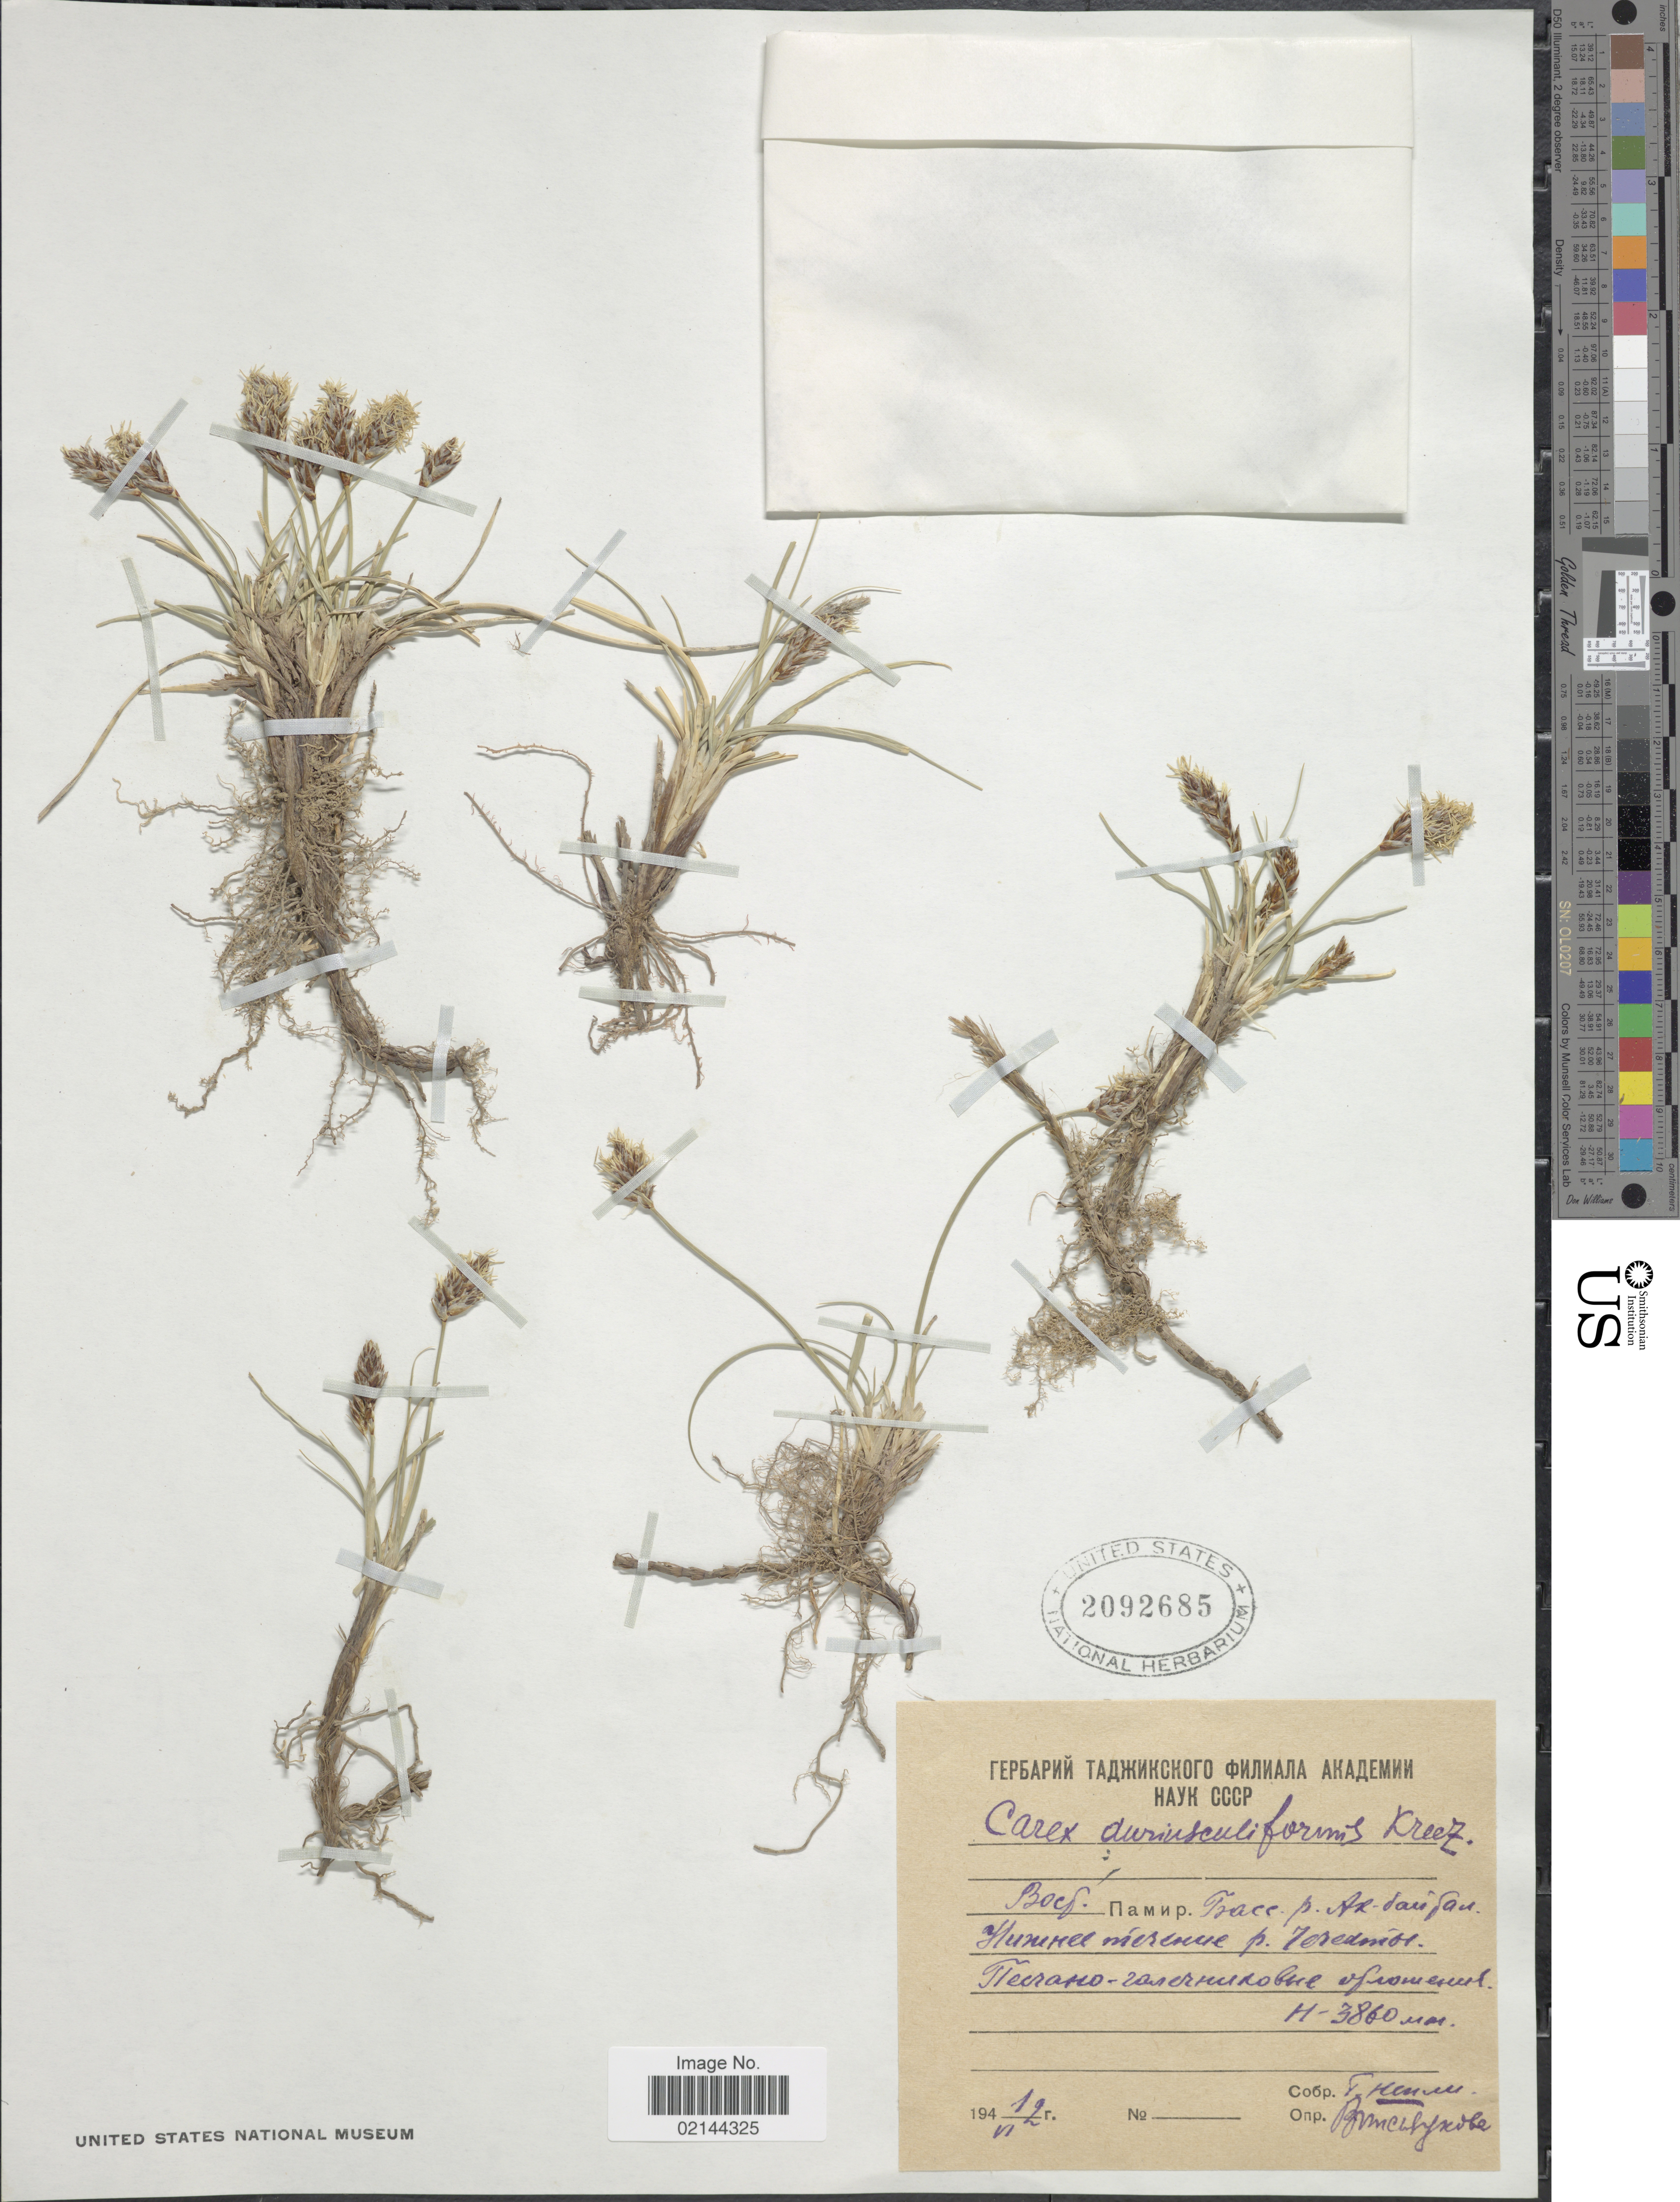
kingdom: Plantae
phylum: Tracheophyta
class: Liliopsida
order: Poales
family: Cyperaceae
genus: Carex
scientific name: Carex stenophylla subsp. stenophylloides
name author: (V.I. Krecz.) T.V. Egorova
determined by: Strong, Mark T., (BOT), Smithsonian Institution - National Museum of Natural History (UNITED STATES)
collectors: Collector illegible & Collector illegible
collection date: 1942-06-01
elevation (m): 3860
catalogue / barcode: US 2092685